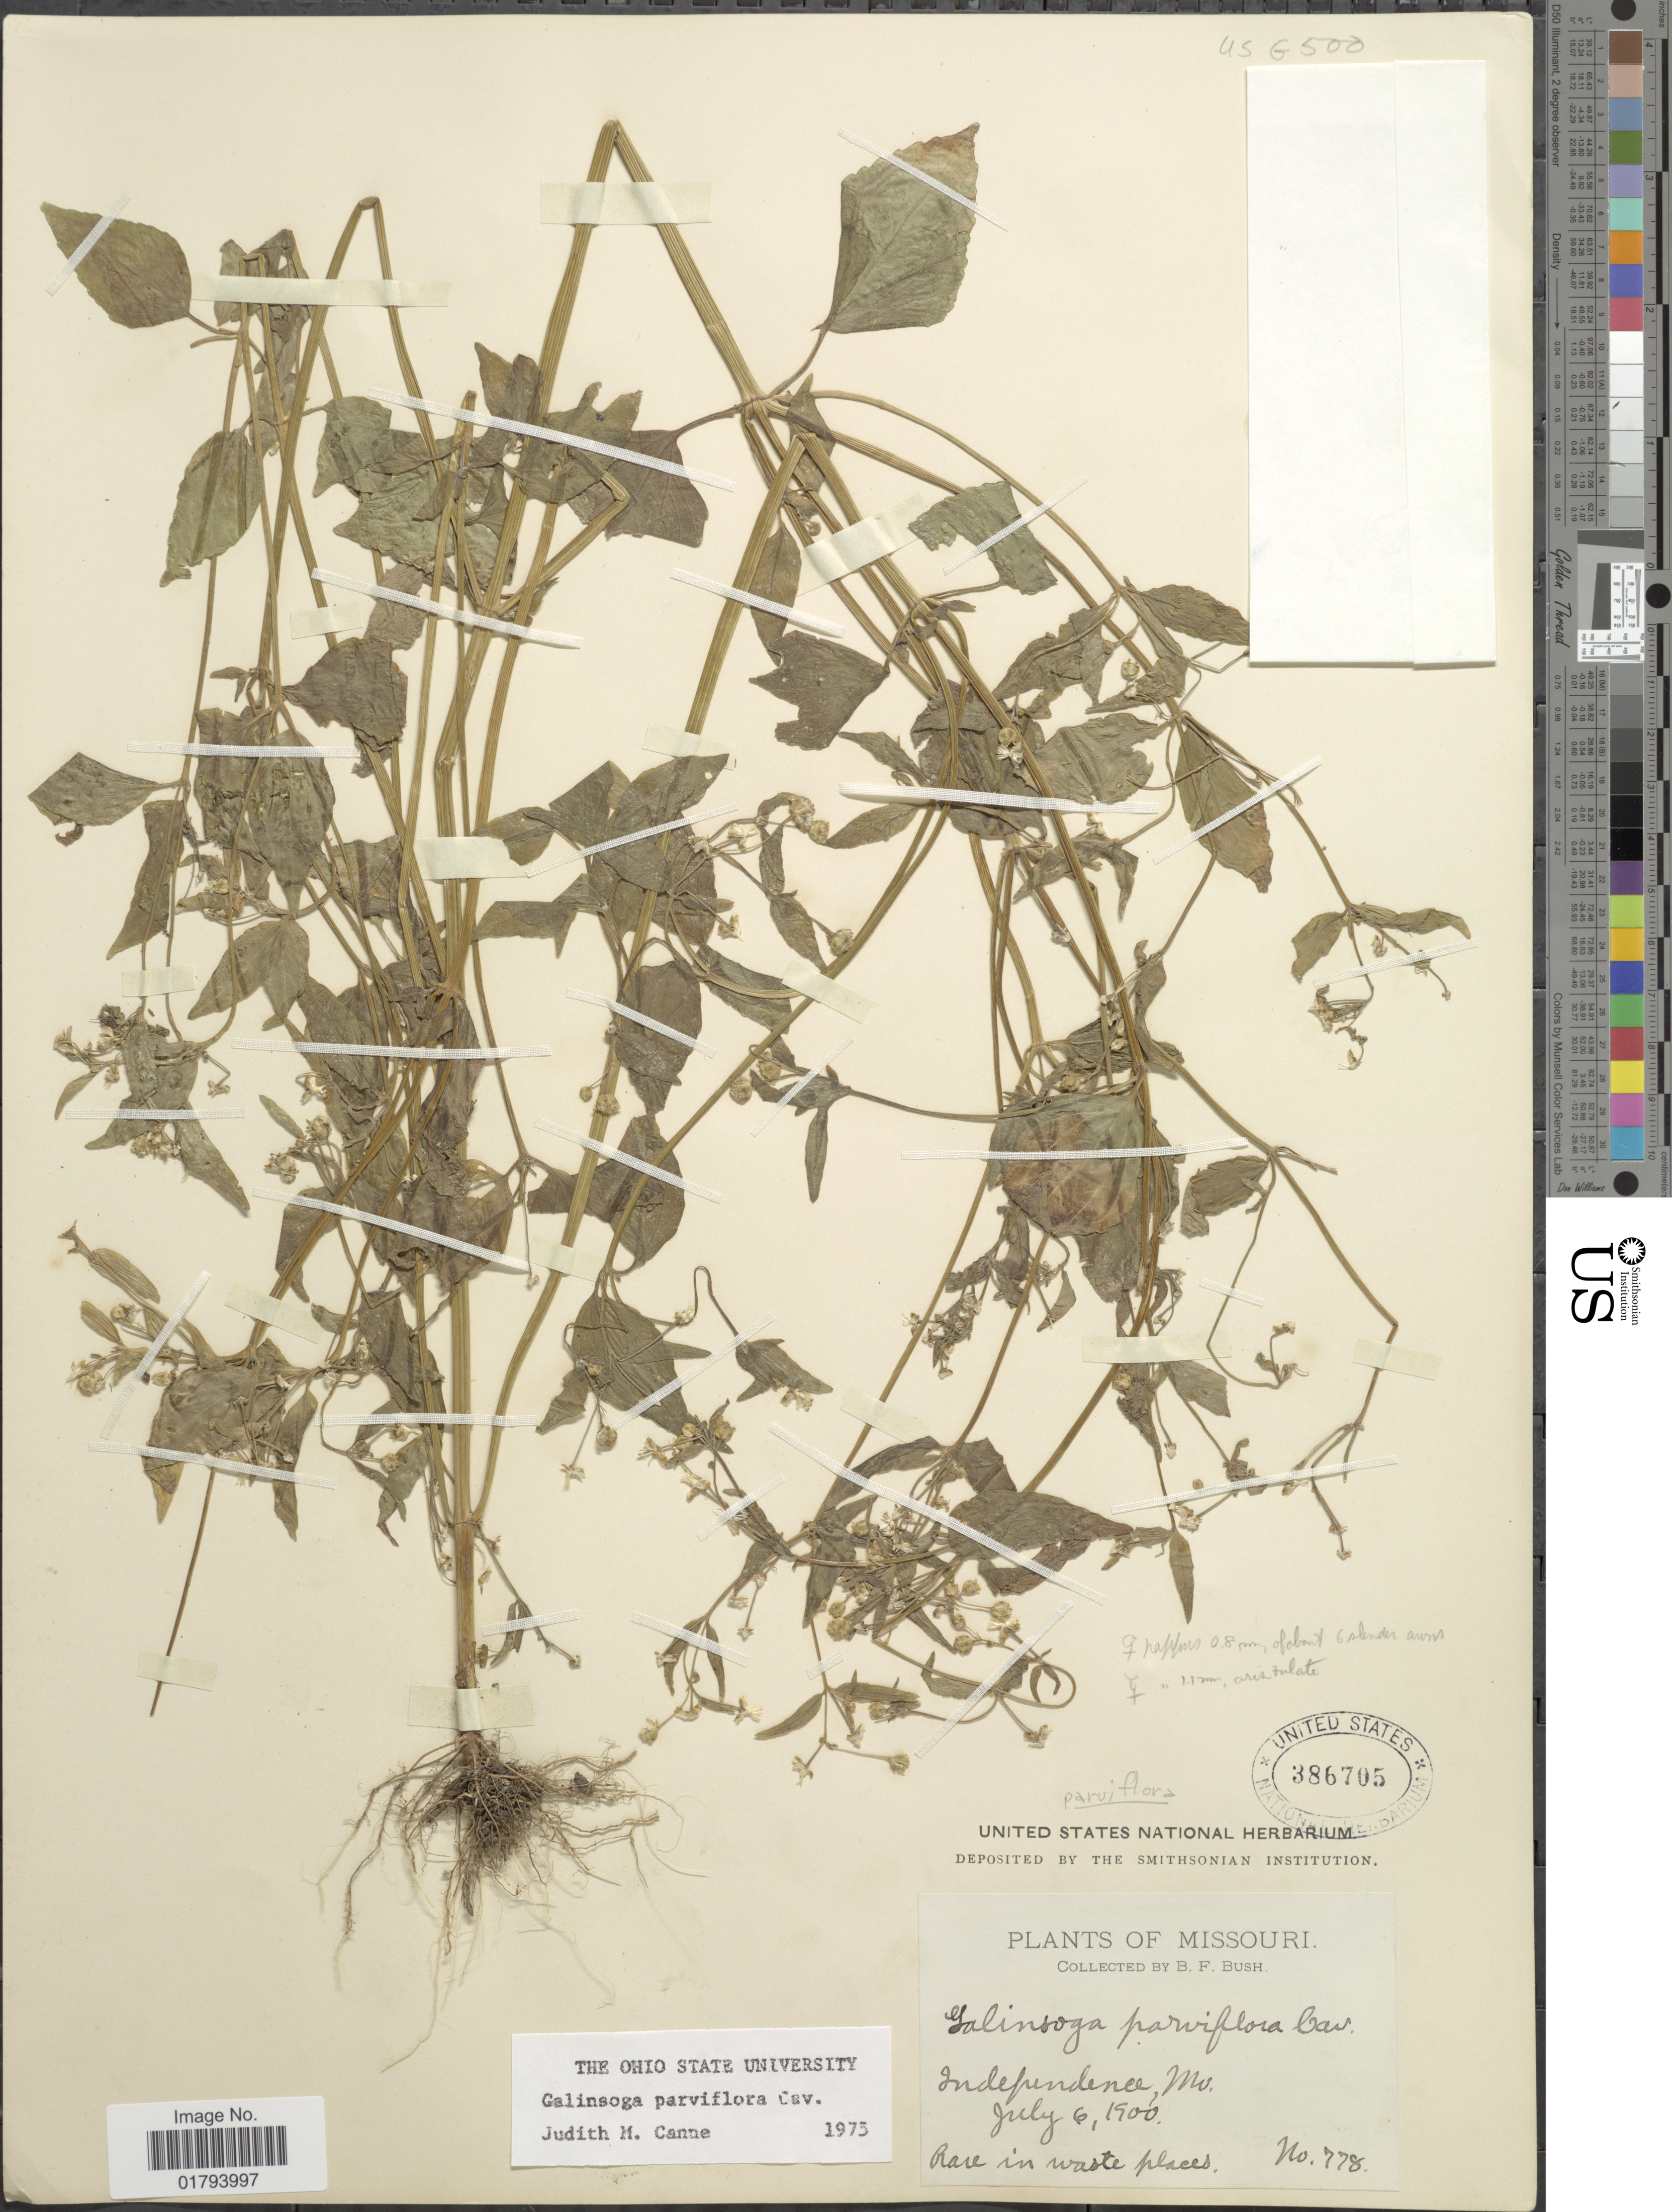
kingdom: Plantae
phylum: Tracheophyta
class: Magnoliopsida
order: Asterales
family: Asteraceae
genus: Galinsoga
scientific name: Galinsoga parviflora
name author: Cav.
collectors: B. F. Bush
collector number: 778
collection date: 1900-07-06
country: United States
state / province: Missouri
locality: Independence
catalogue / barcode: US 386705